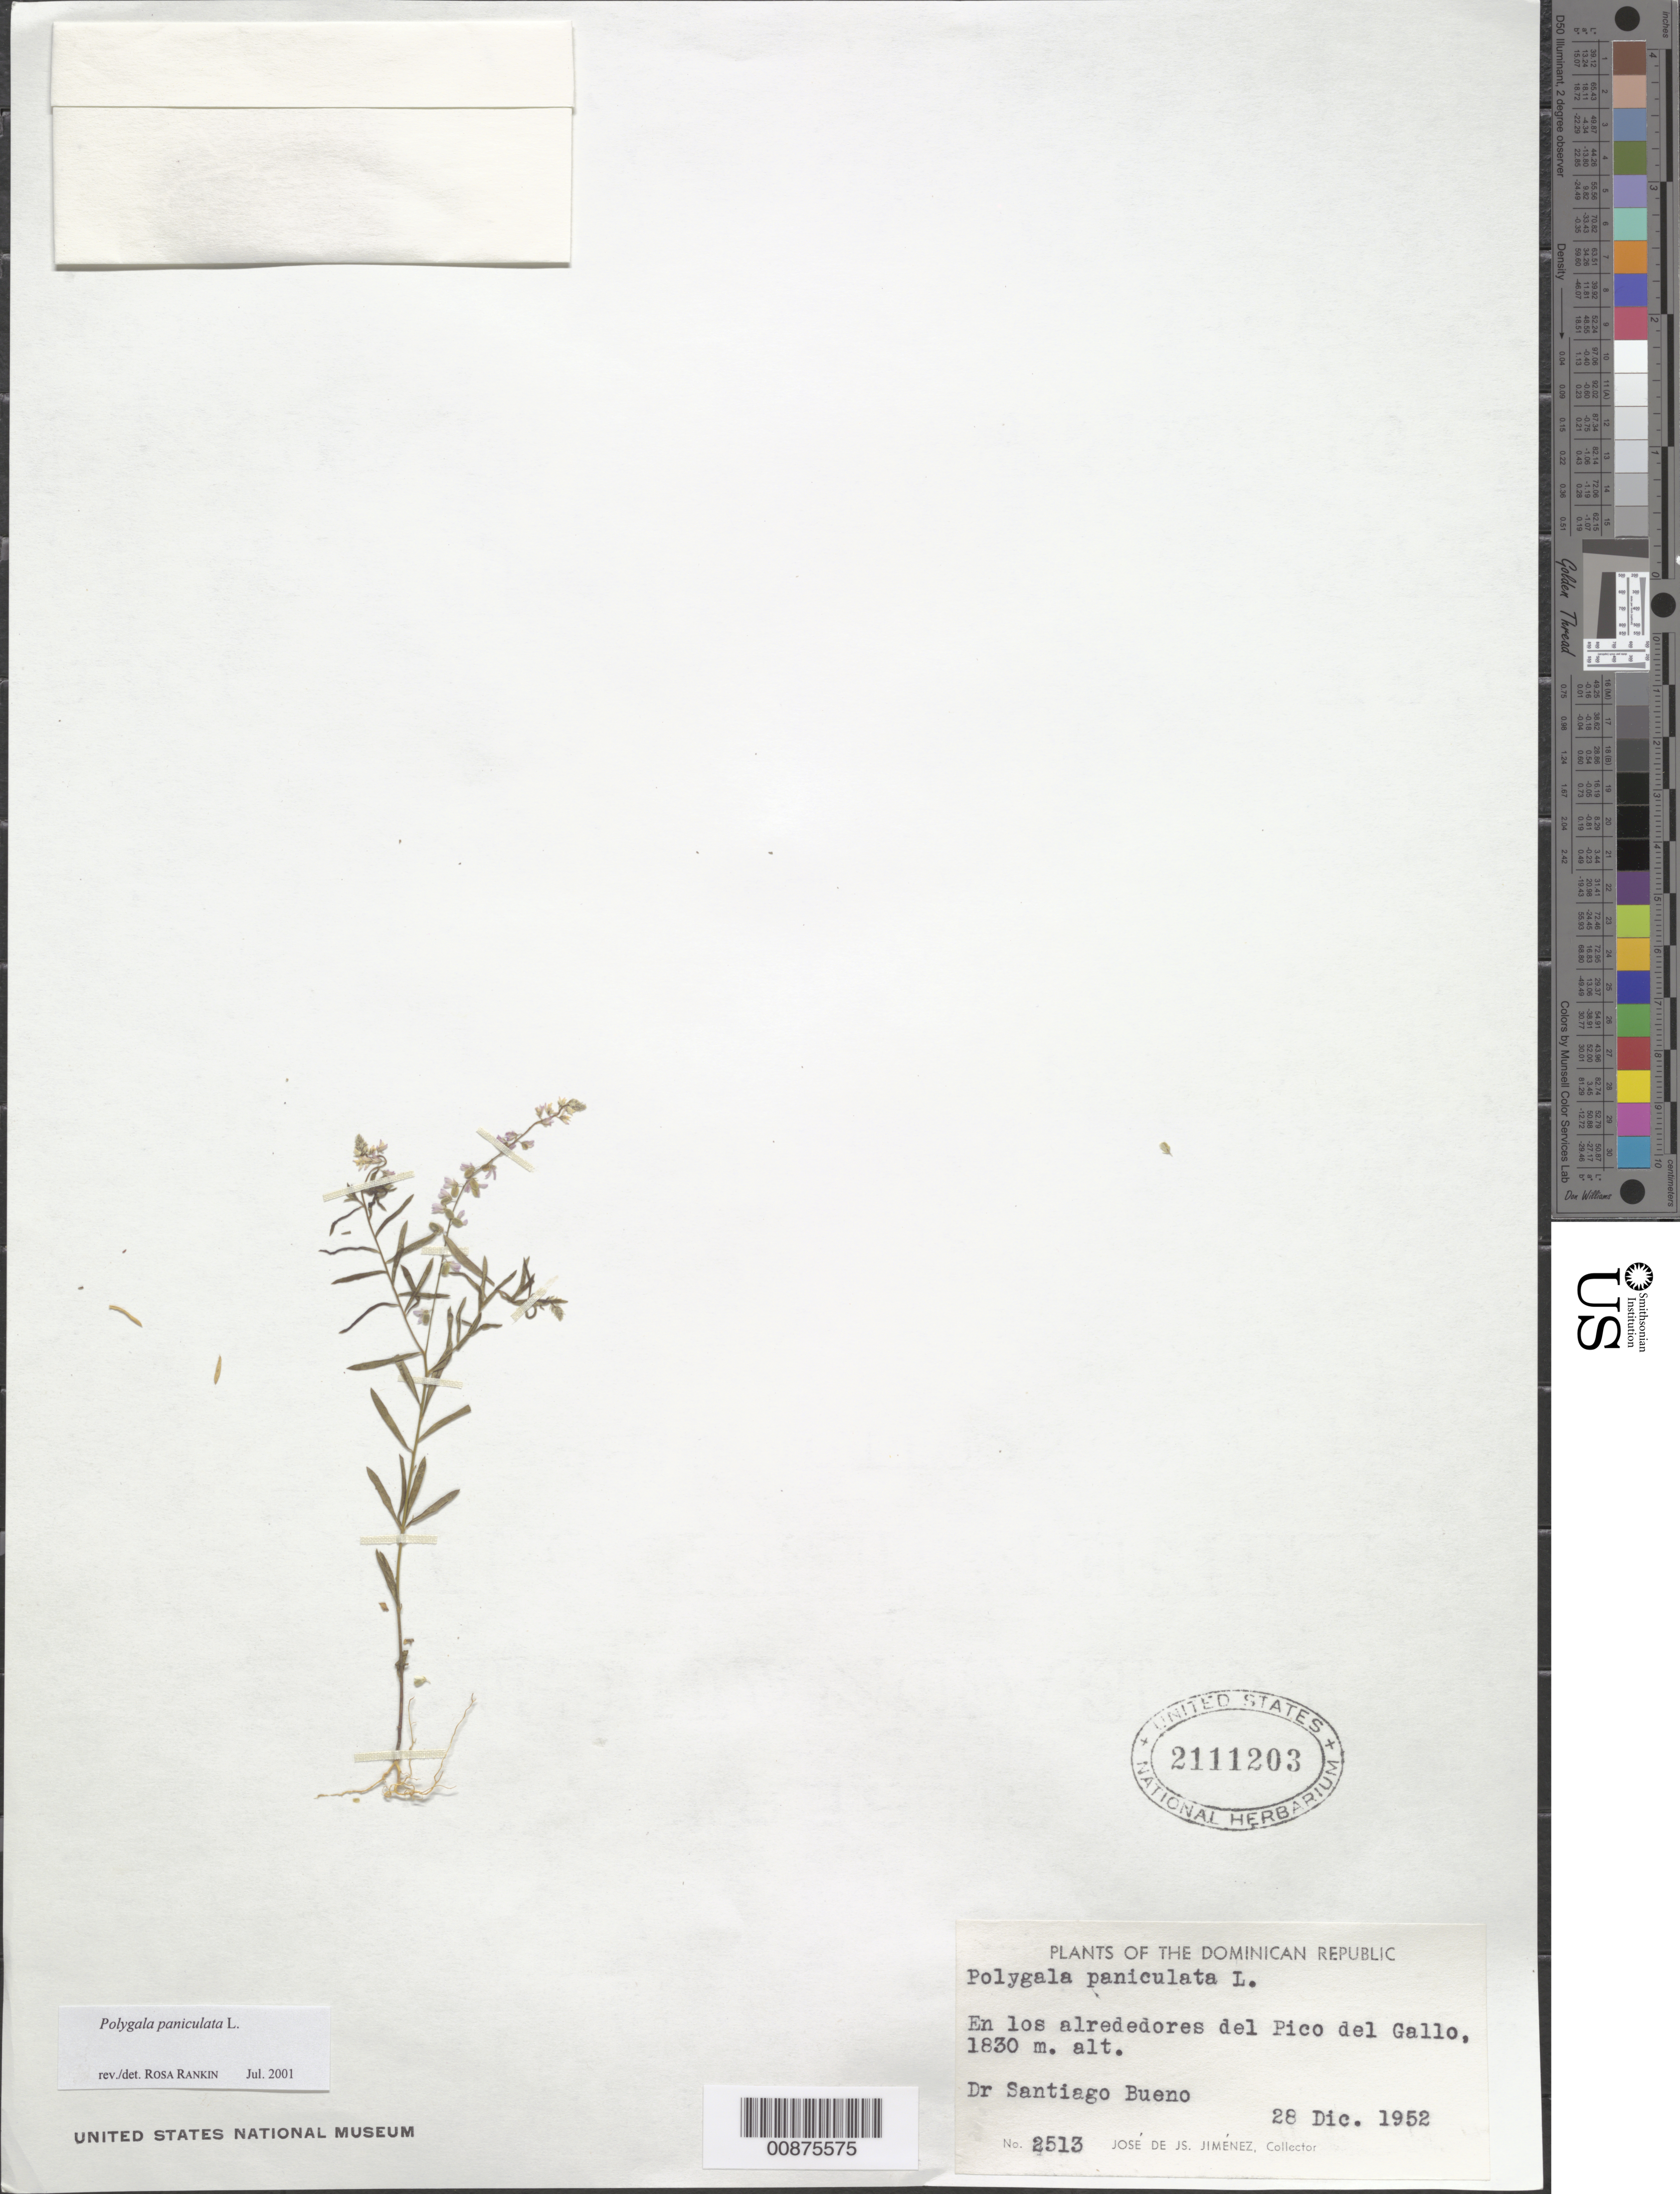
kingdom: Plantae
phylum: Tracheophyta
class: Magnoliopsida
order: Fabales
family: Polygalaceae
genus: Polygala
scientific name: Polygala paniculata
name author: L.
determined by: Rankin Rodriguez, Rosa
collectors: J. J. Jiménez Almonte & S. Bueno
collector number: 2513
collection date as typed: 28 Dec 1952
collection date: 1952-12-28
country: Dominican Republic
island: Hispaniola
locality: Pico del Gallo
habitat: En los alrededores del pico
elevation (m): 1830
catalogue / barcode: US 2111203